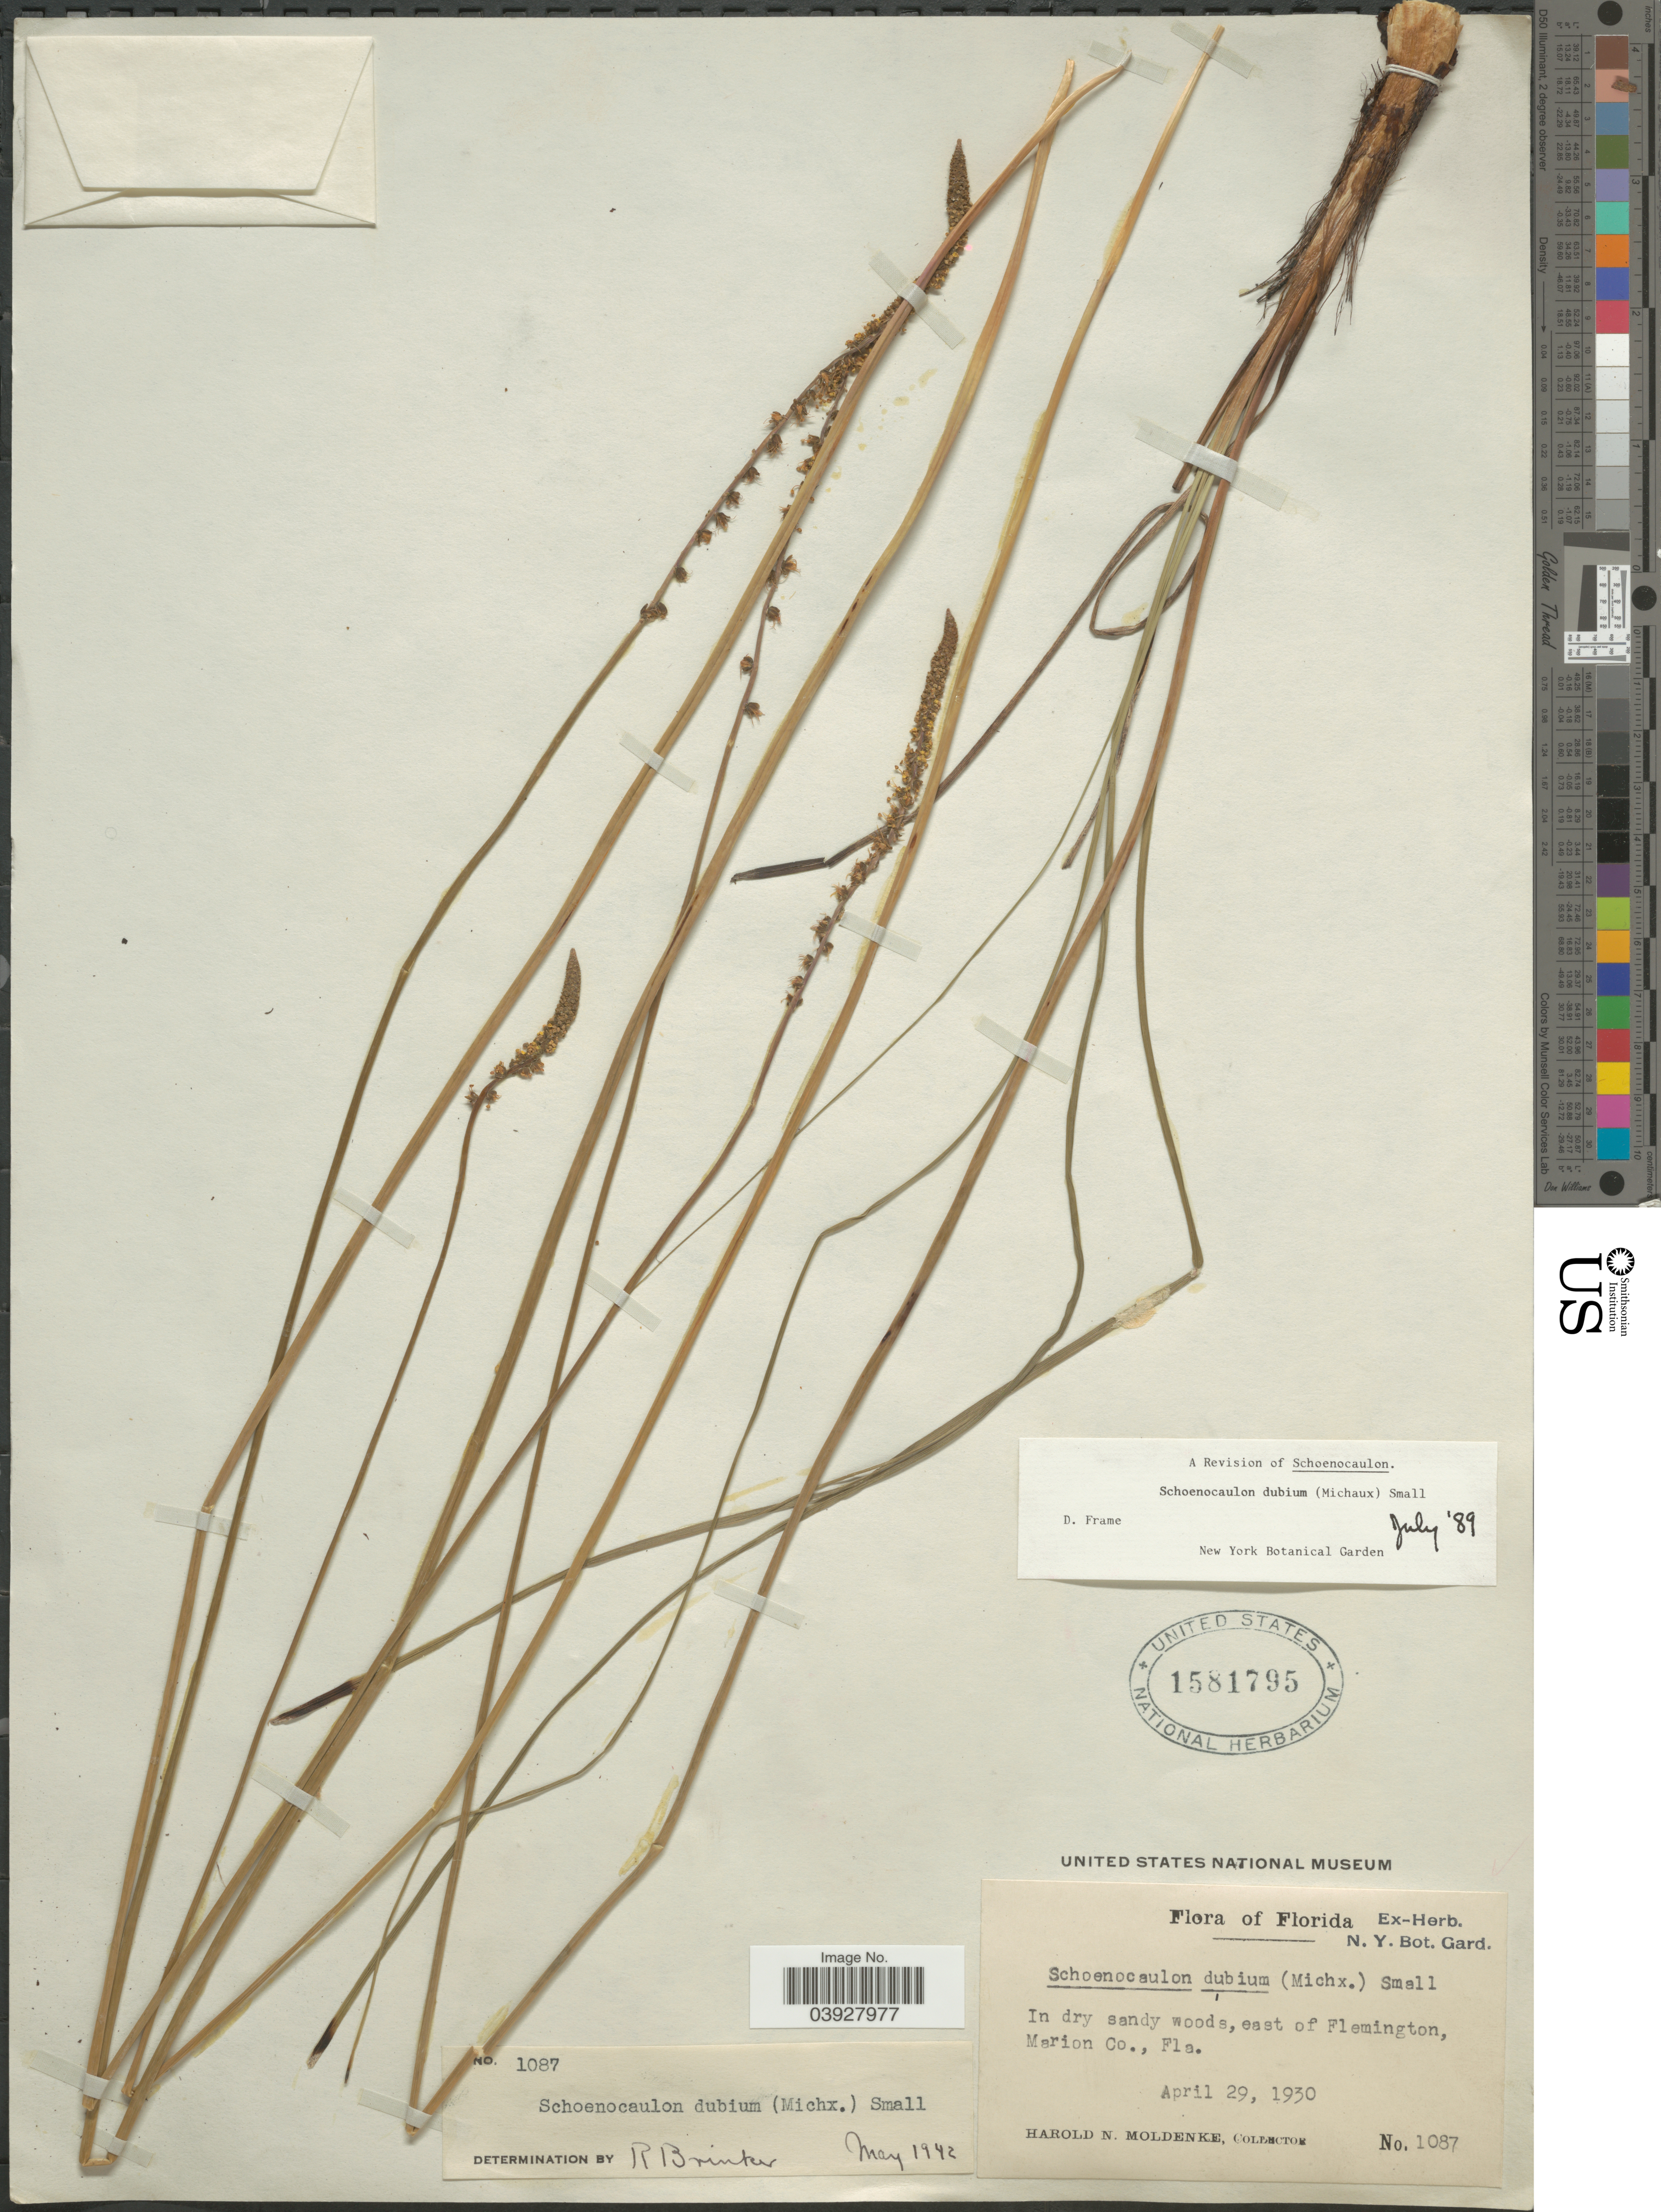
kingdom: Plantae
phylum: Tracheophyta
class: Liliopsida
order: Liliales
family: Melanthiaceae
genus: Schoenocaulon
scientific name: Schoenocaulon dubium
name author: (Michx.) Small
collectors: H. N. Moldenke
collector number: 1087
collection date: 1930-04-29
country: United States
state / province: Florida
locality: East of Flemington, Marion Co.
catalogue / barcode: US 1581795